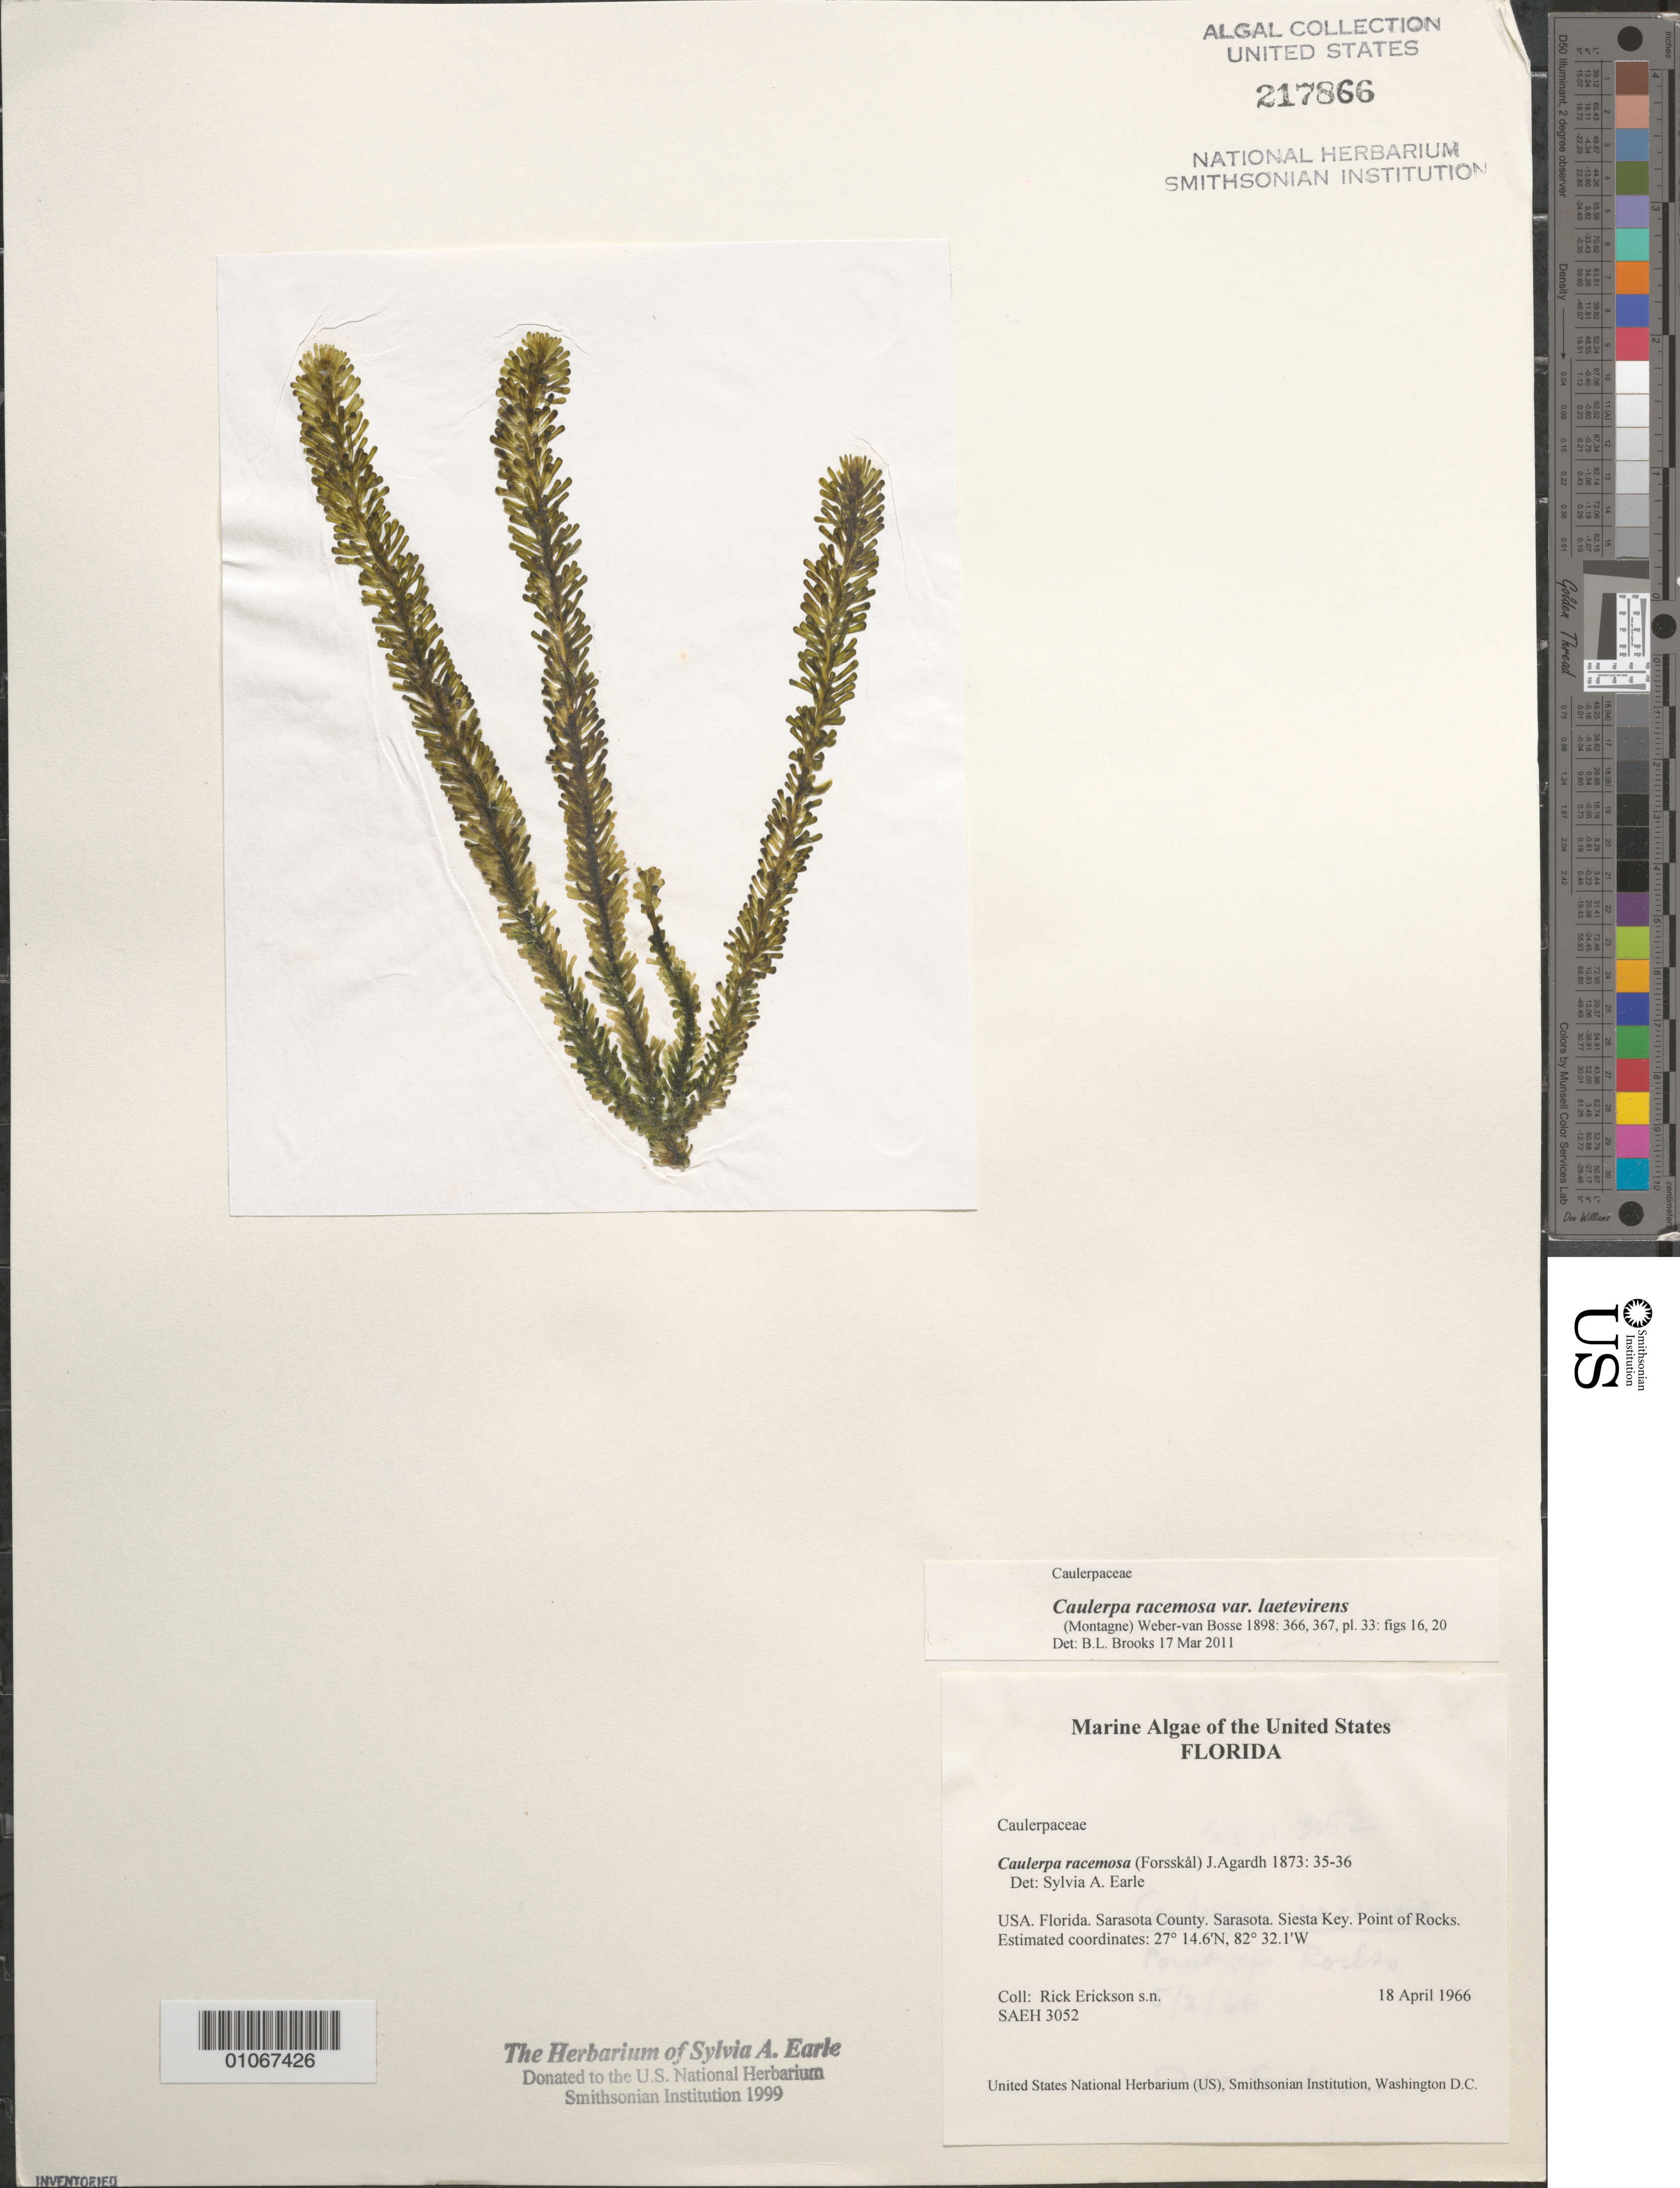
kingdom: Plantae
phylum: Chlorophyta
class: Ulvophyceae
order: Bryopsidales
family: Caulerpaceae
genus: Caulerpa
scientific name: Caulerpa racemosa var. laetevirens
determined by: Brooks, B. L., (BOT), Smithsonian Institution - National Museum of Natural History (UNITED STATES)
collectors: R. Erickson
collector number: SAEH 3052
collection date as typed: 18 Apr 1966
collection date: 1966-04-18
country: United States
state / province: Florida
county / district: Sarasota County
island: Siesta Key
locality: Point of Rocks, Sarasota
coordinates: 27 14.6'N, 82 32.1'W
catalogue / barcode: US 217866